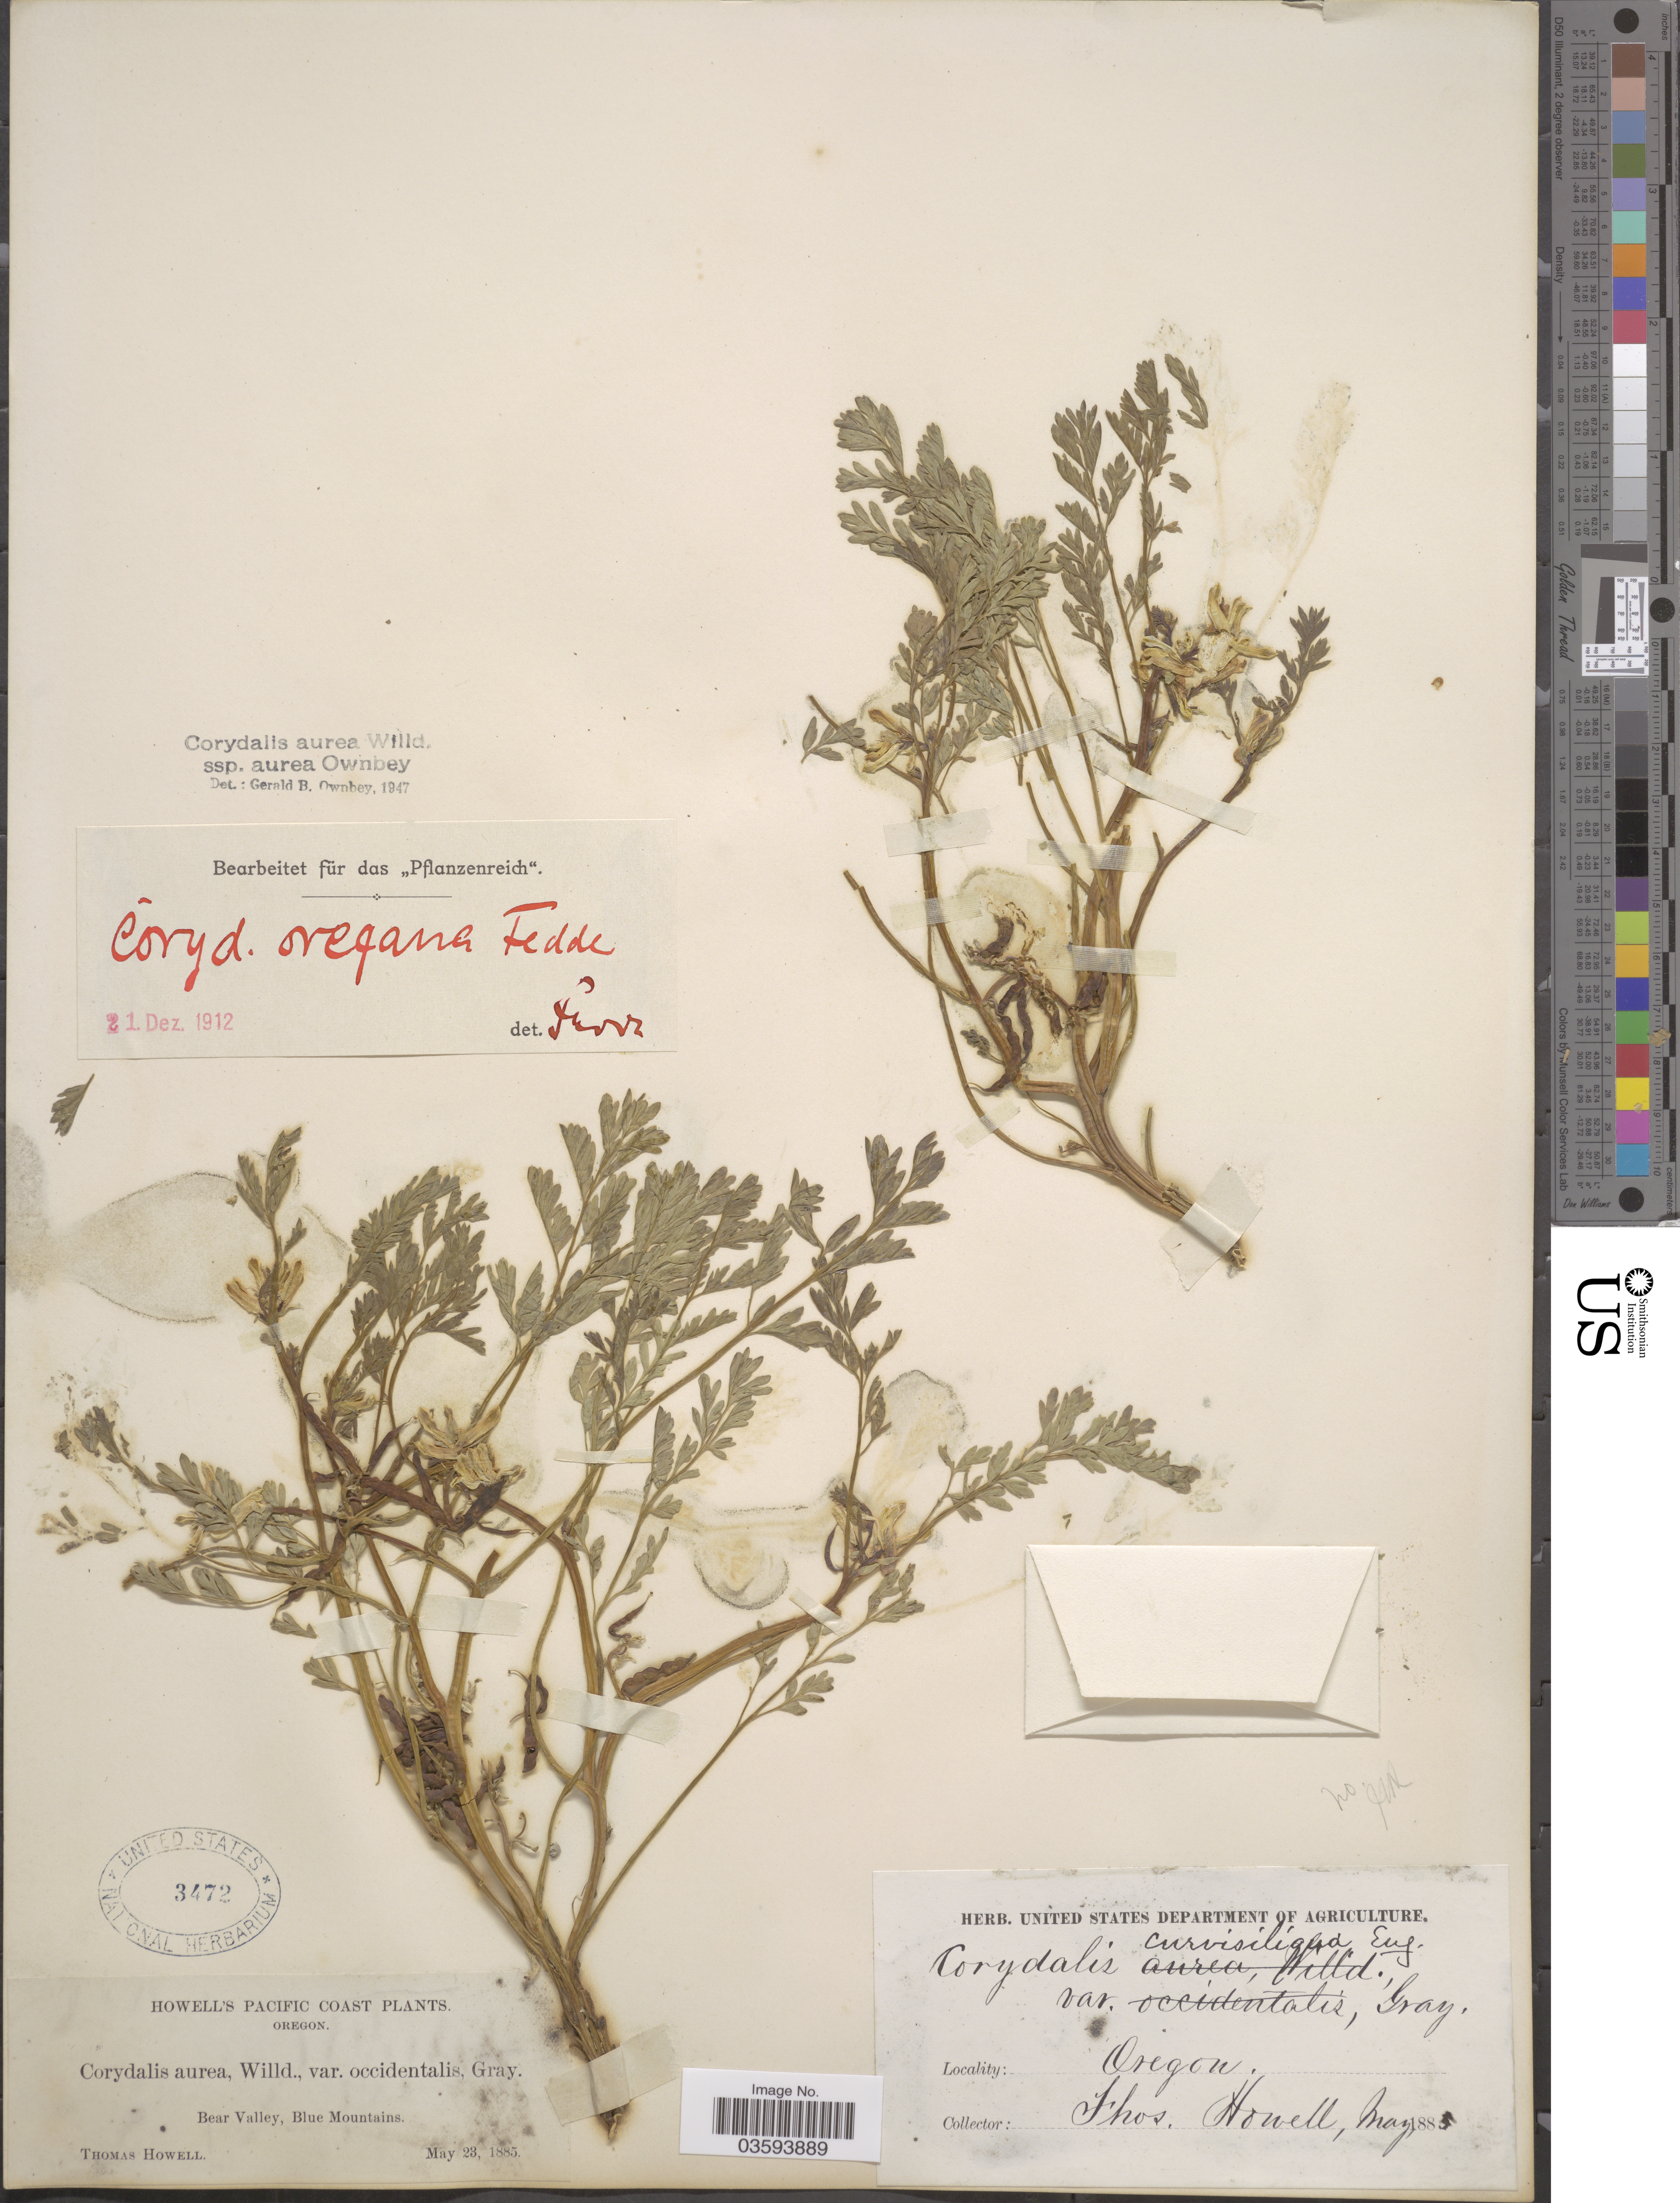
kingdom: Plantae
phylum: Tracheophyta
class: Magnoliopsida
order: Ranunculales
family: Papaveraceae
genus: Corydalis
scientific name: Corydalis aurea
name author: Willd.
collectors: T. Howell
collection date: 1885-05-23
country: United States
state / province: Oregon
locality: Pacific Coast. Bear Valley, Blue Mountains.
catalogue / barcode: US 3472